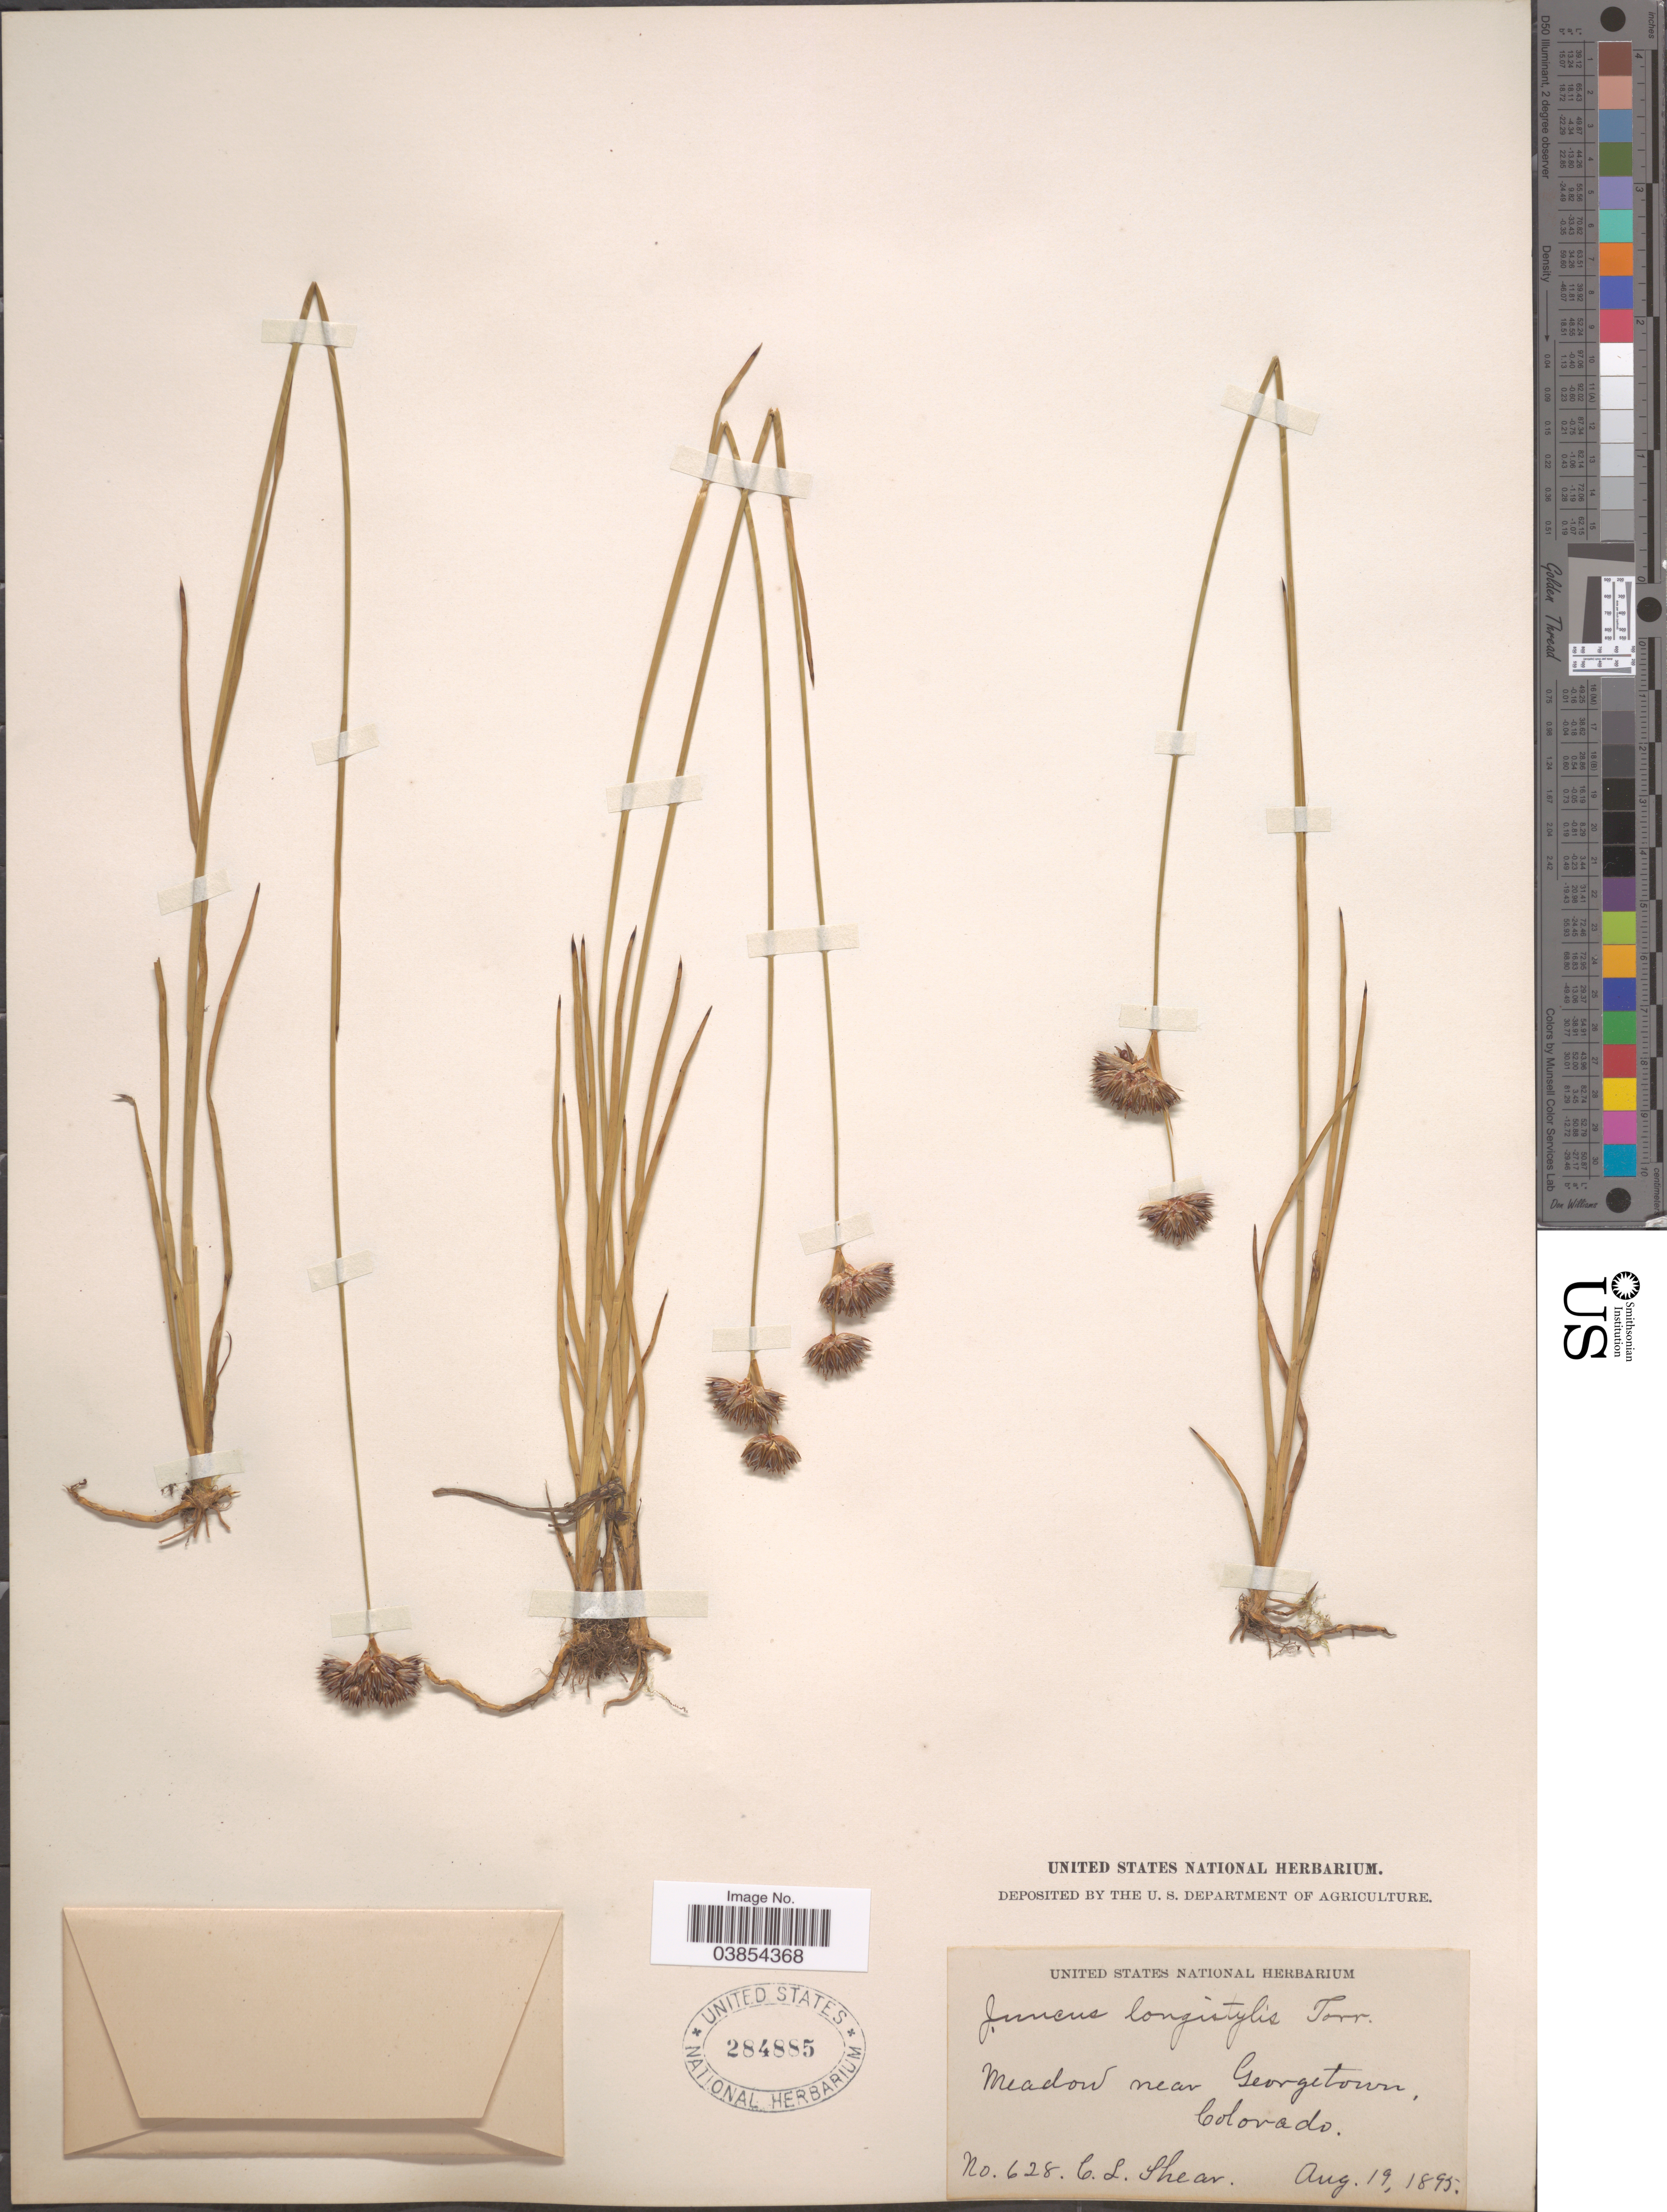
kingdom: Plantae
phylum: Tracheophyta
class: Liliopsida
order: Poales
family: Juncaceae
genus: Juncus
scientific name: Juncus longistylis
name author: Torr.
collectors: C. L. Shear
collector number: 628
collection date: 1895-08-19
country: United States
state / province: Colorado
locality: Meadow near Georgetown.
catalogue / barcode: US 284885